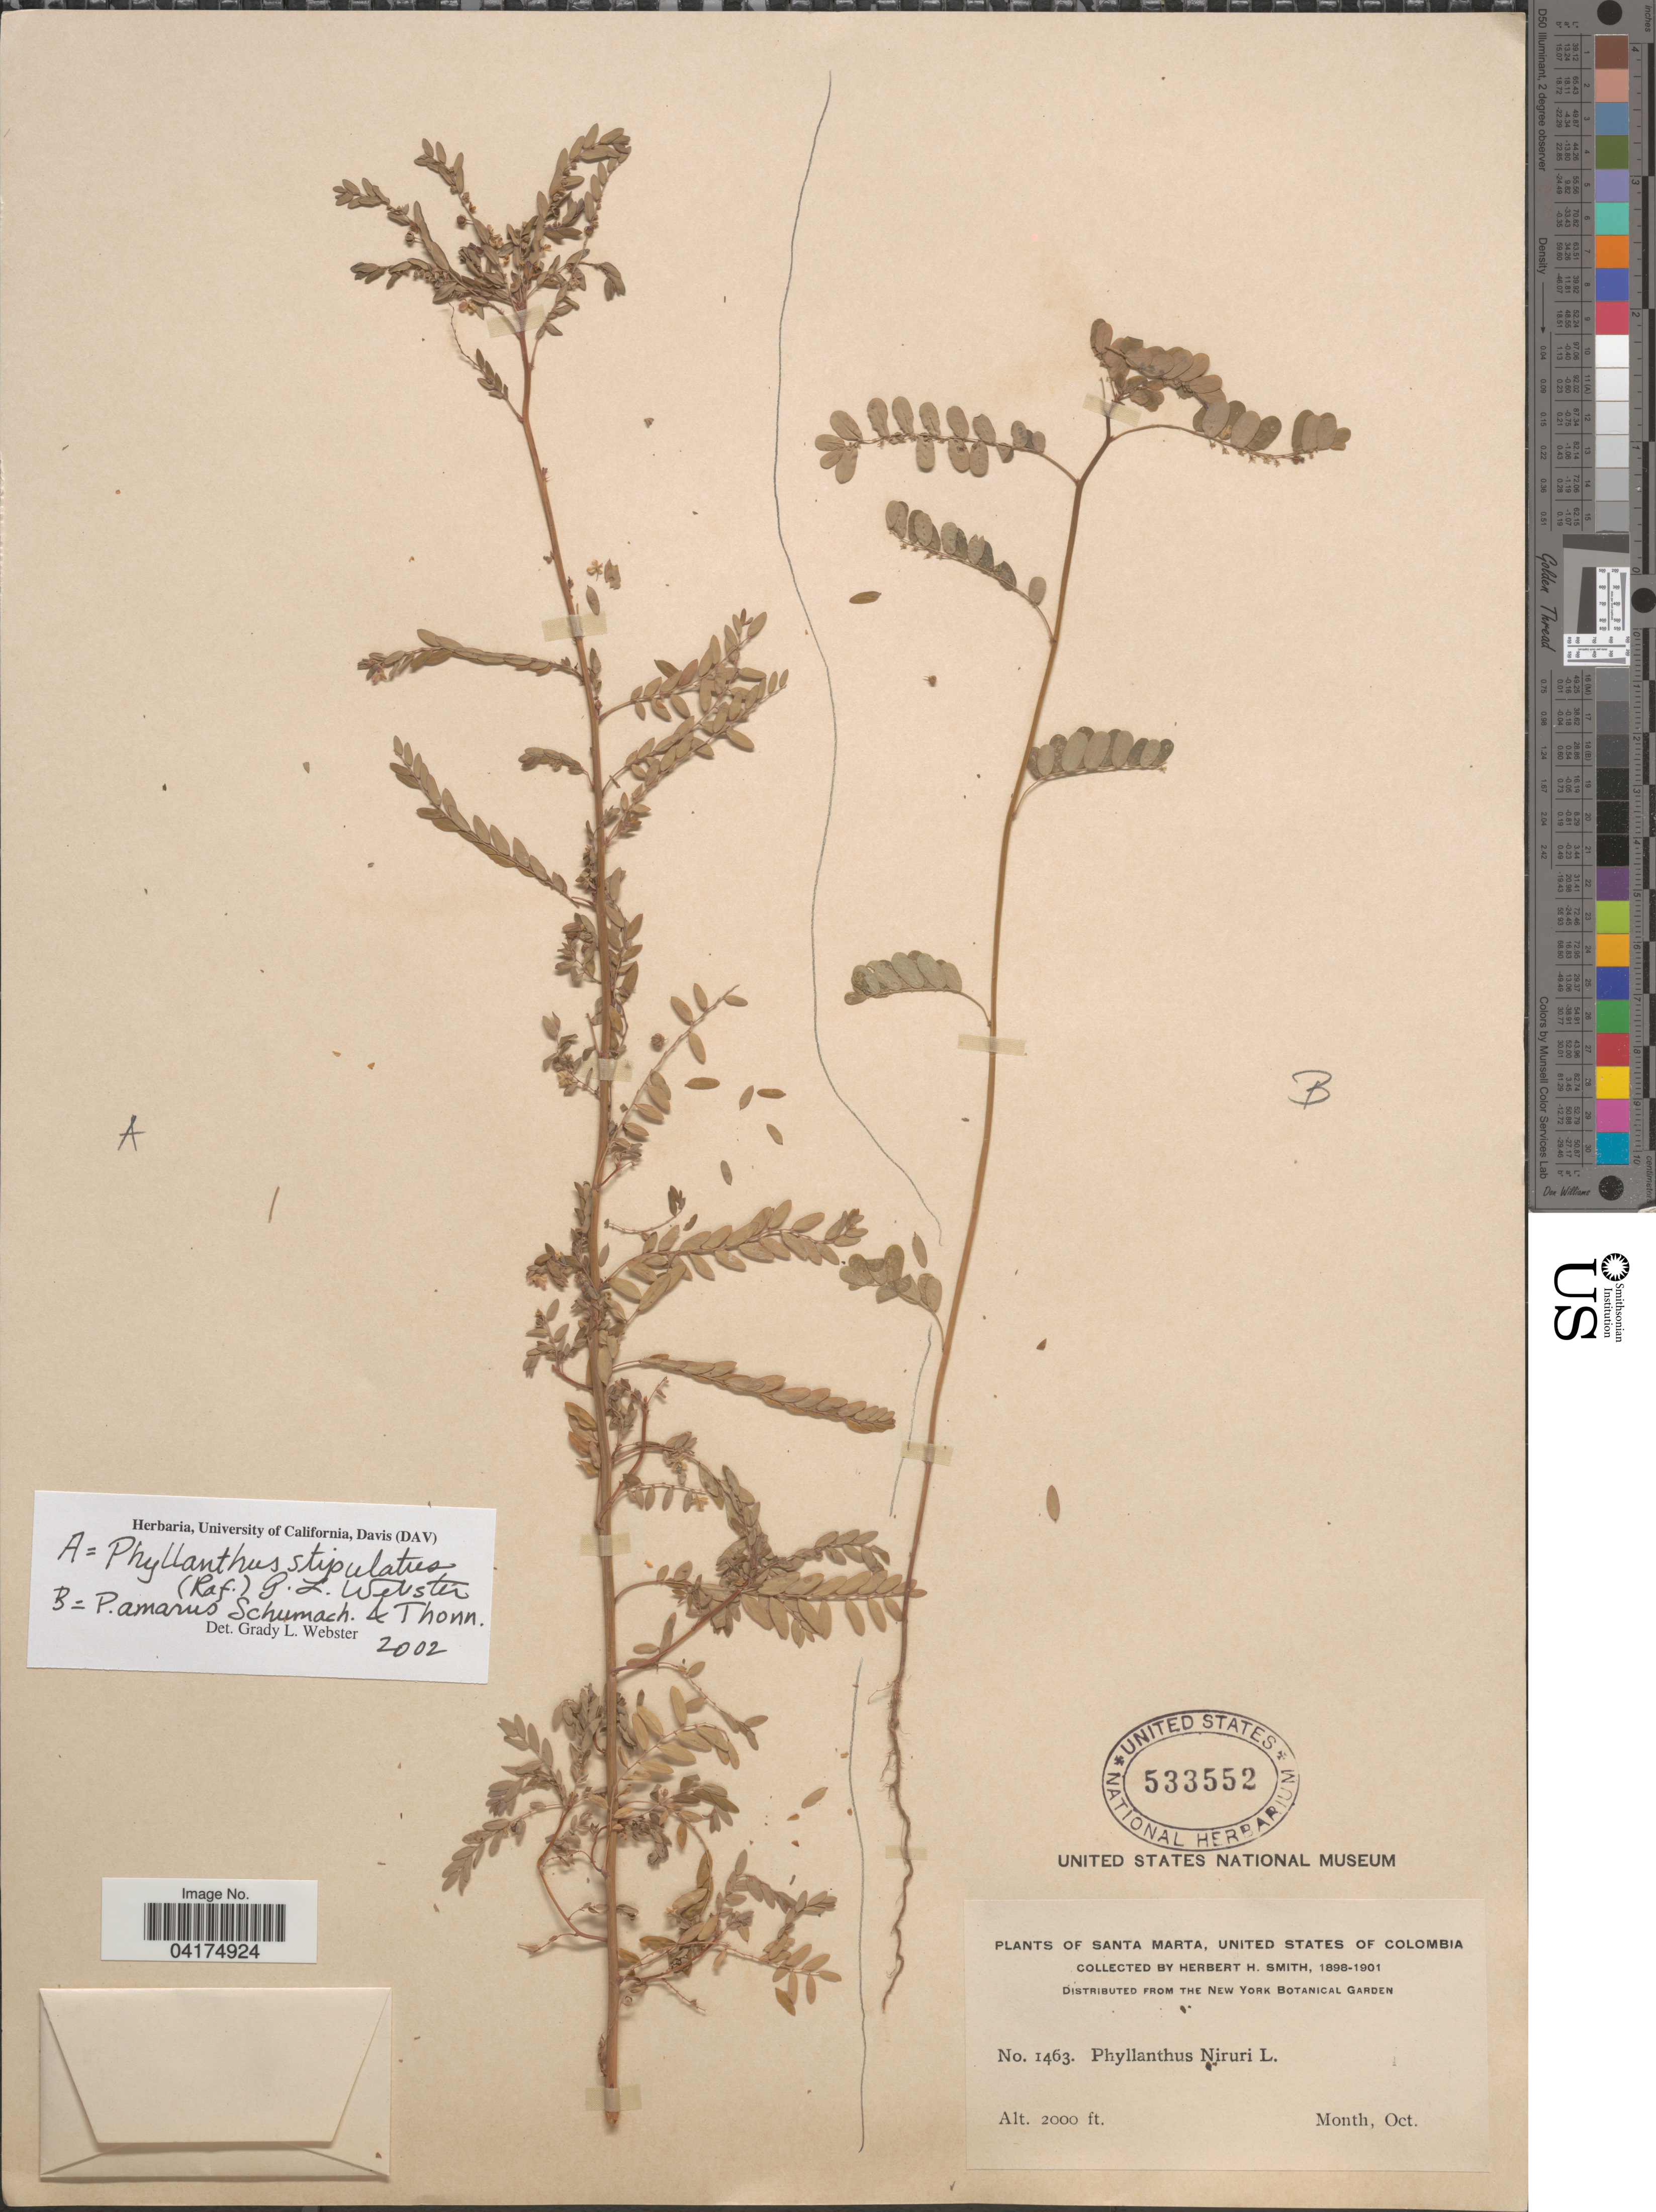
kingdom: Plantae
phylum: Tracheophyta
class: Magnoliopsida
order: Malpighiales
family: Phyllanthaceae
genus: Phyllanthus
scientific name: Phyllanthus stipulatus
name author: (Raf.) G.L. Webster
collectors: Herbert H. Smith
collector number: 1463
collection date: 1898-10/1901-10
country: Colombia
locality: Santa Marta, United States of Colombia.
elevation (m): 610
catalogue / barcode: US 533552